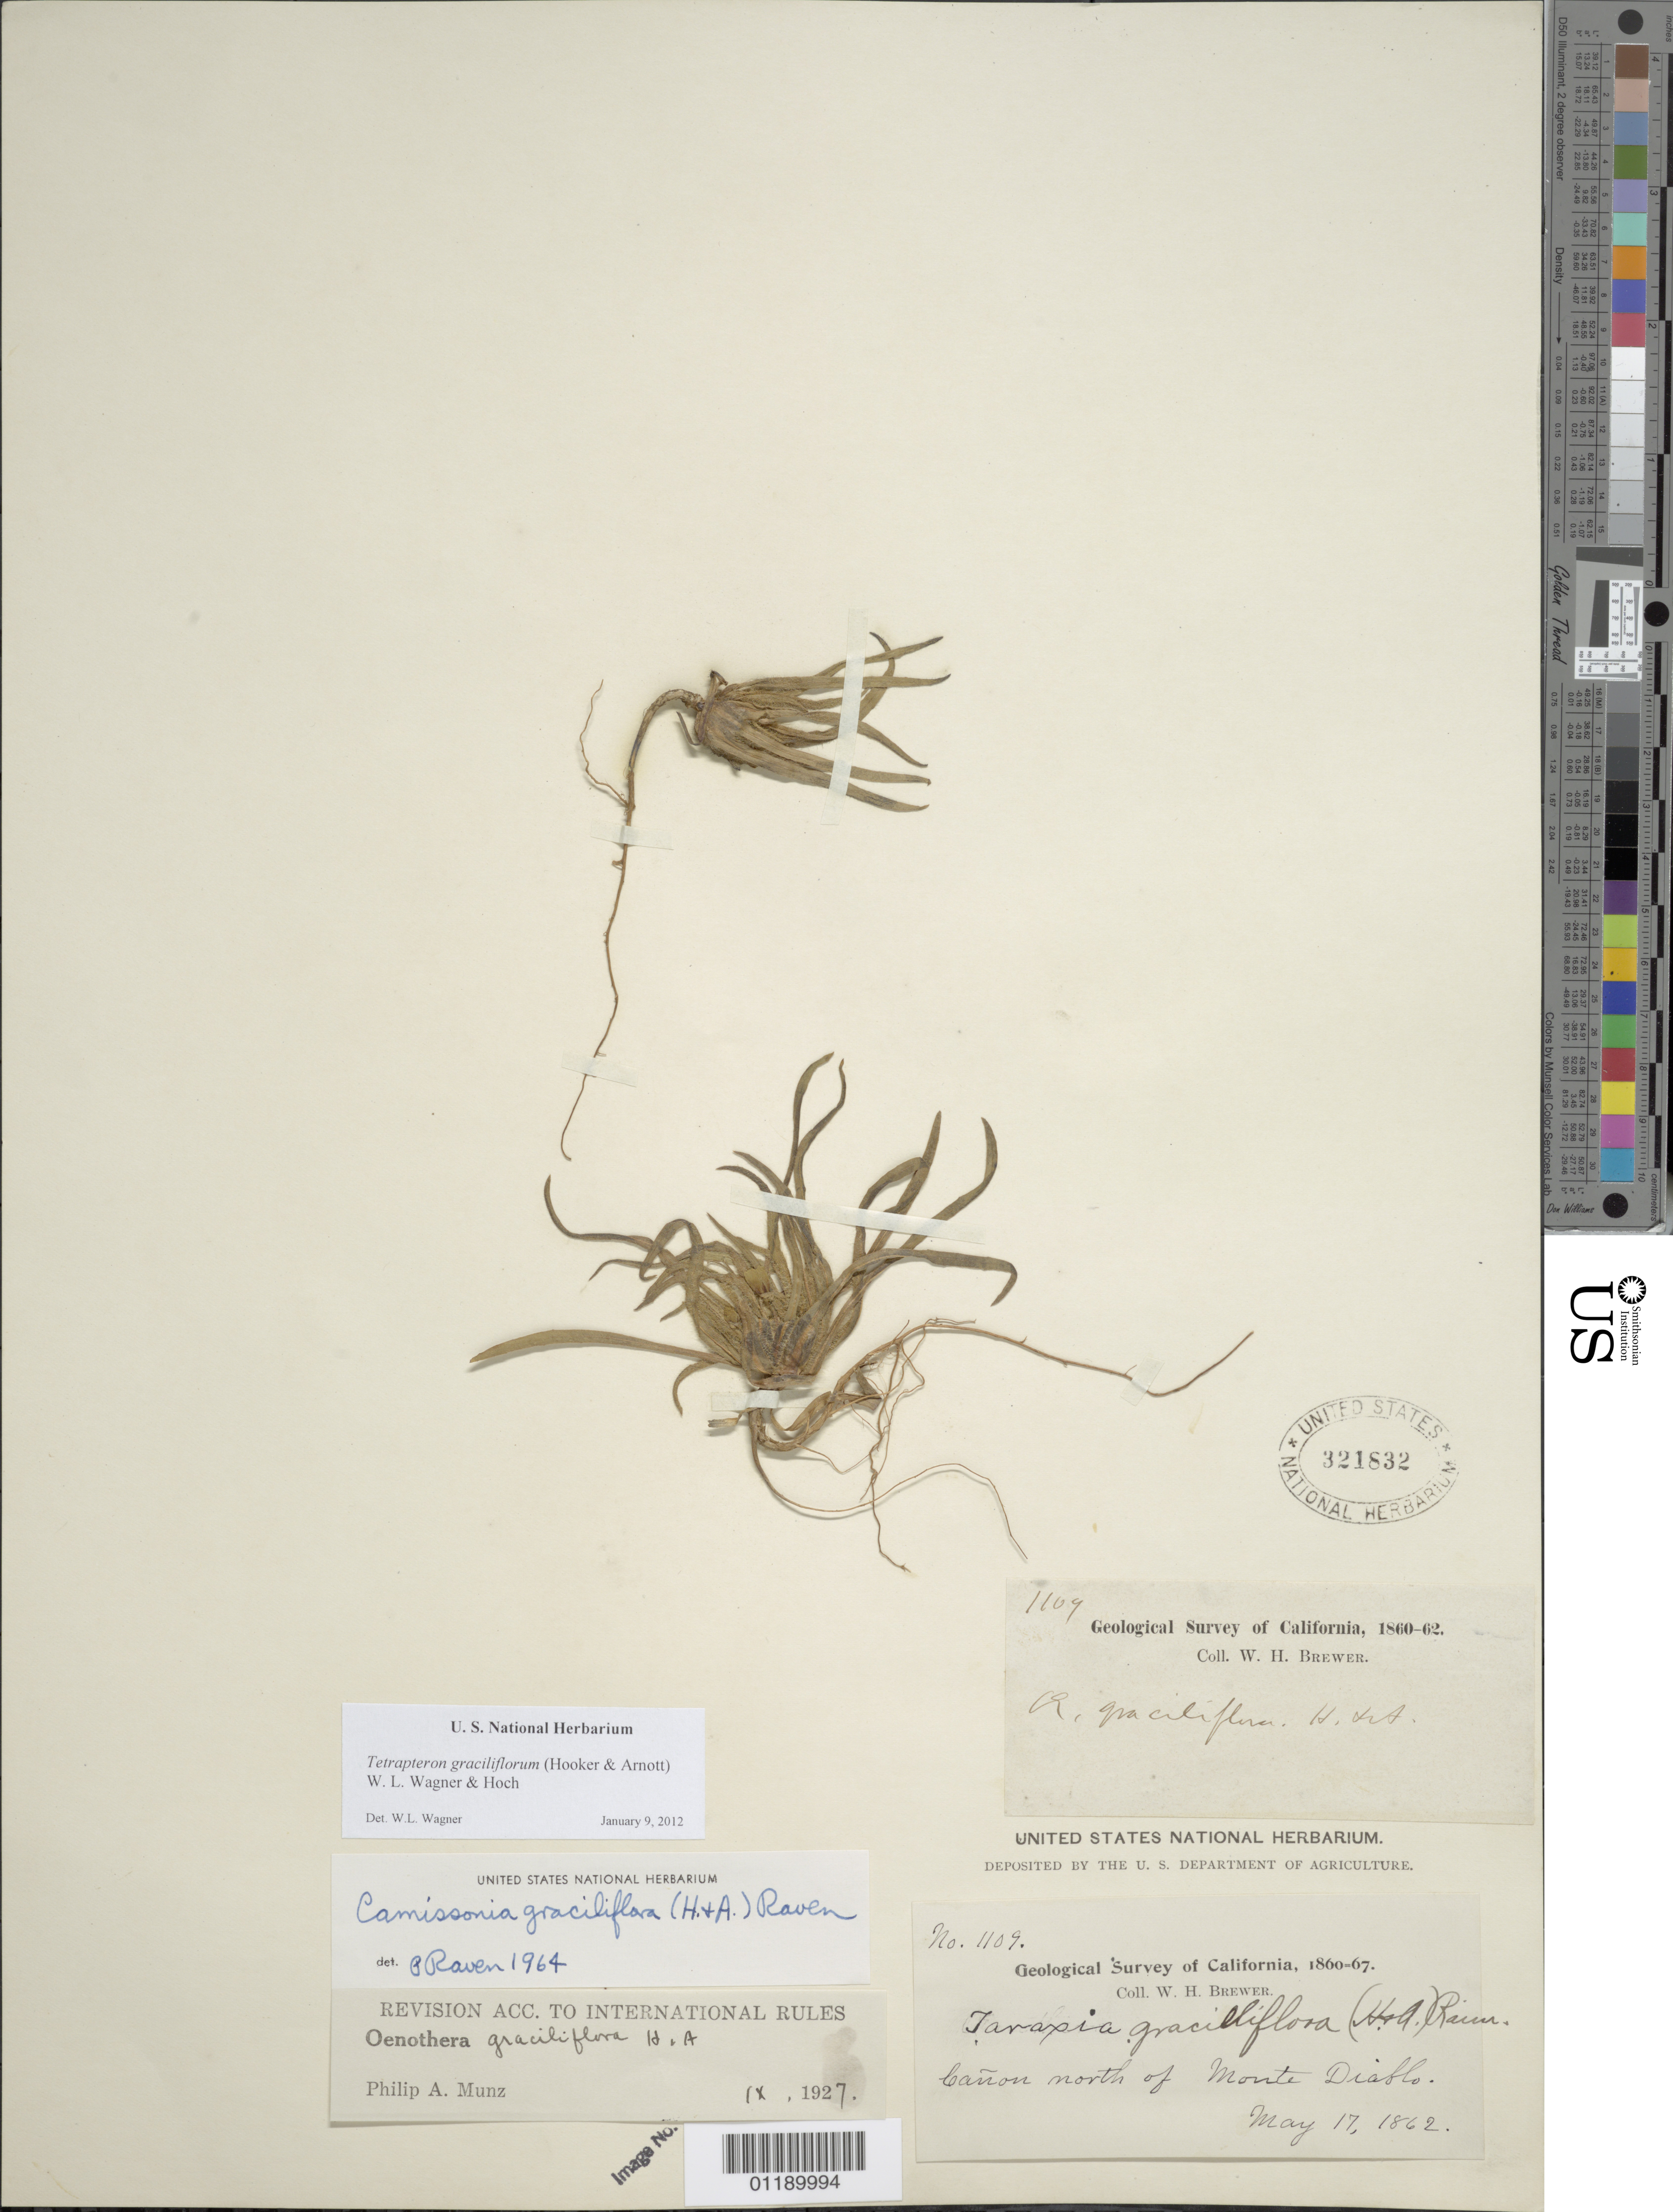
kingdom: Plantae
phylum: Tracheophyta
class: Magnoliopsida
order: Myrtales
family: Onagraceae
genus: Tetrapteron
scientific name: Tetrapteron graciliflorum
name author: (Hook. & Arn.) W.L. Wagner & Hoch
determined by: Wagner, W. L., (BOT), Smithsonian Institution - National Museum of Natural History (UNITED STATES)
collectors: W. H. Brewer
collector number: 1109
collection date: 1862-05-17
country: United States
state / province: California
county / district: Contra Costa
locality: Canyon north of Monte Diablo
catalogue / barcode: US 321832